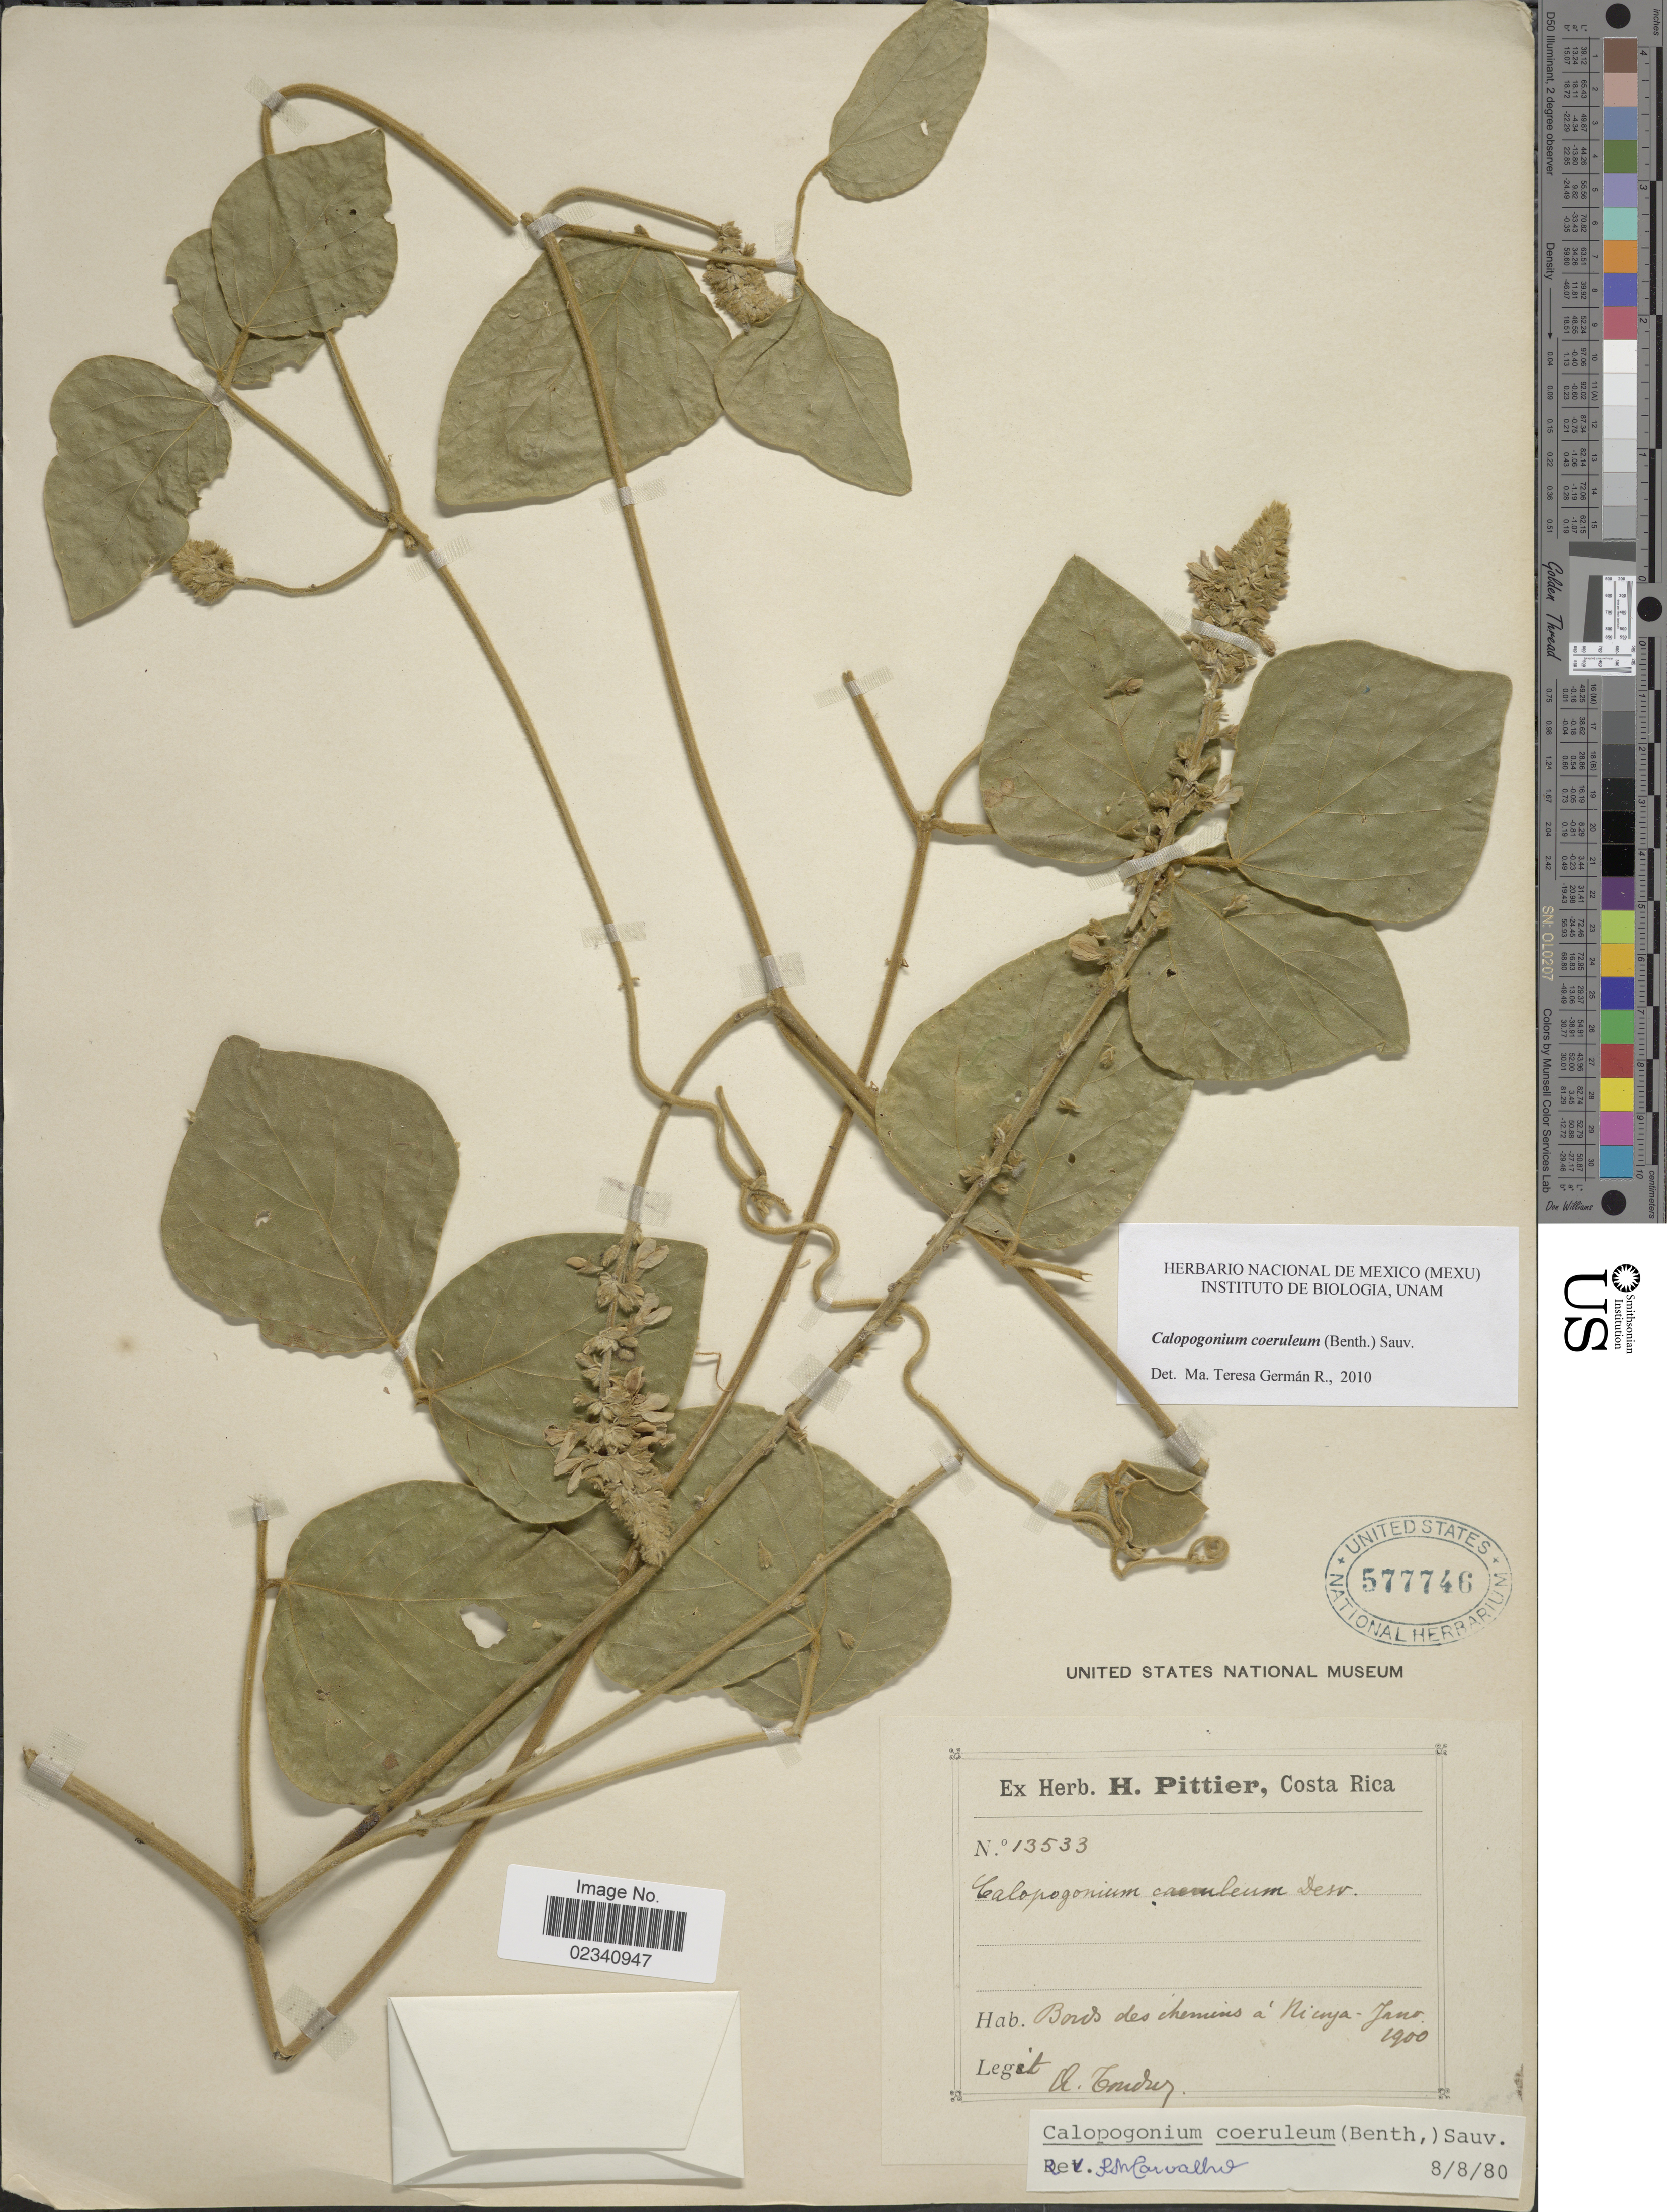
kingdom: Plantae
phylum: Tracheophyta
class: Magnoliopsida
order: Fabales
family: Fabaceae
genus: Calopogonium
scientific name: Calopogonium caeruleum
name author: (Benth.) C. Wright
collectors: A. Tonduz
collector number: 13533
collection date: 1900-01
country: Costa Rica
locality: Bords des chemins a Nicoya.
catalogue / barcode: US 577746